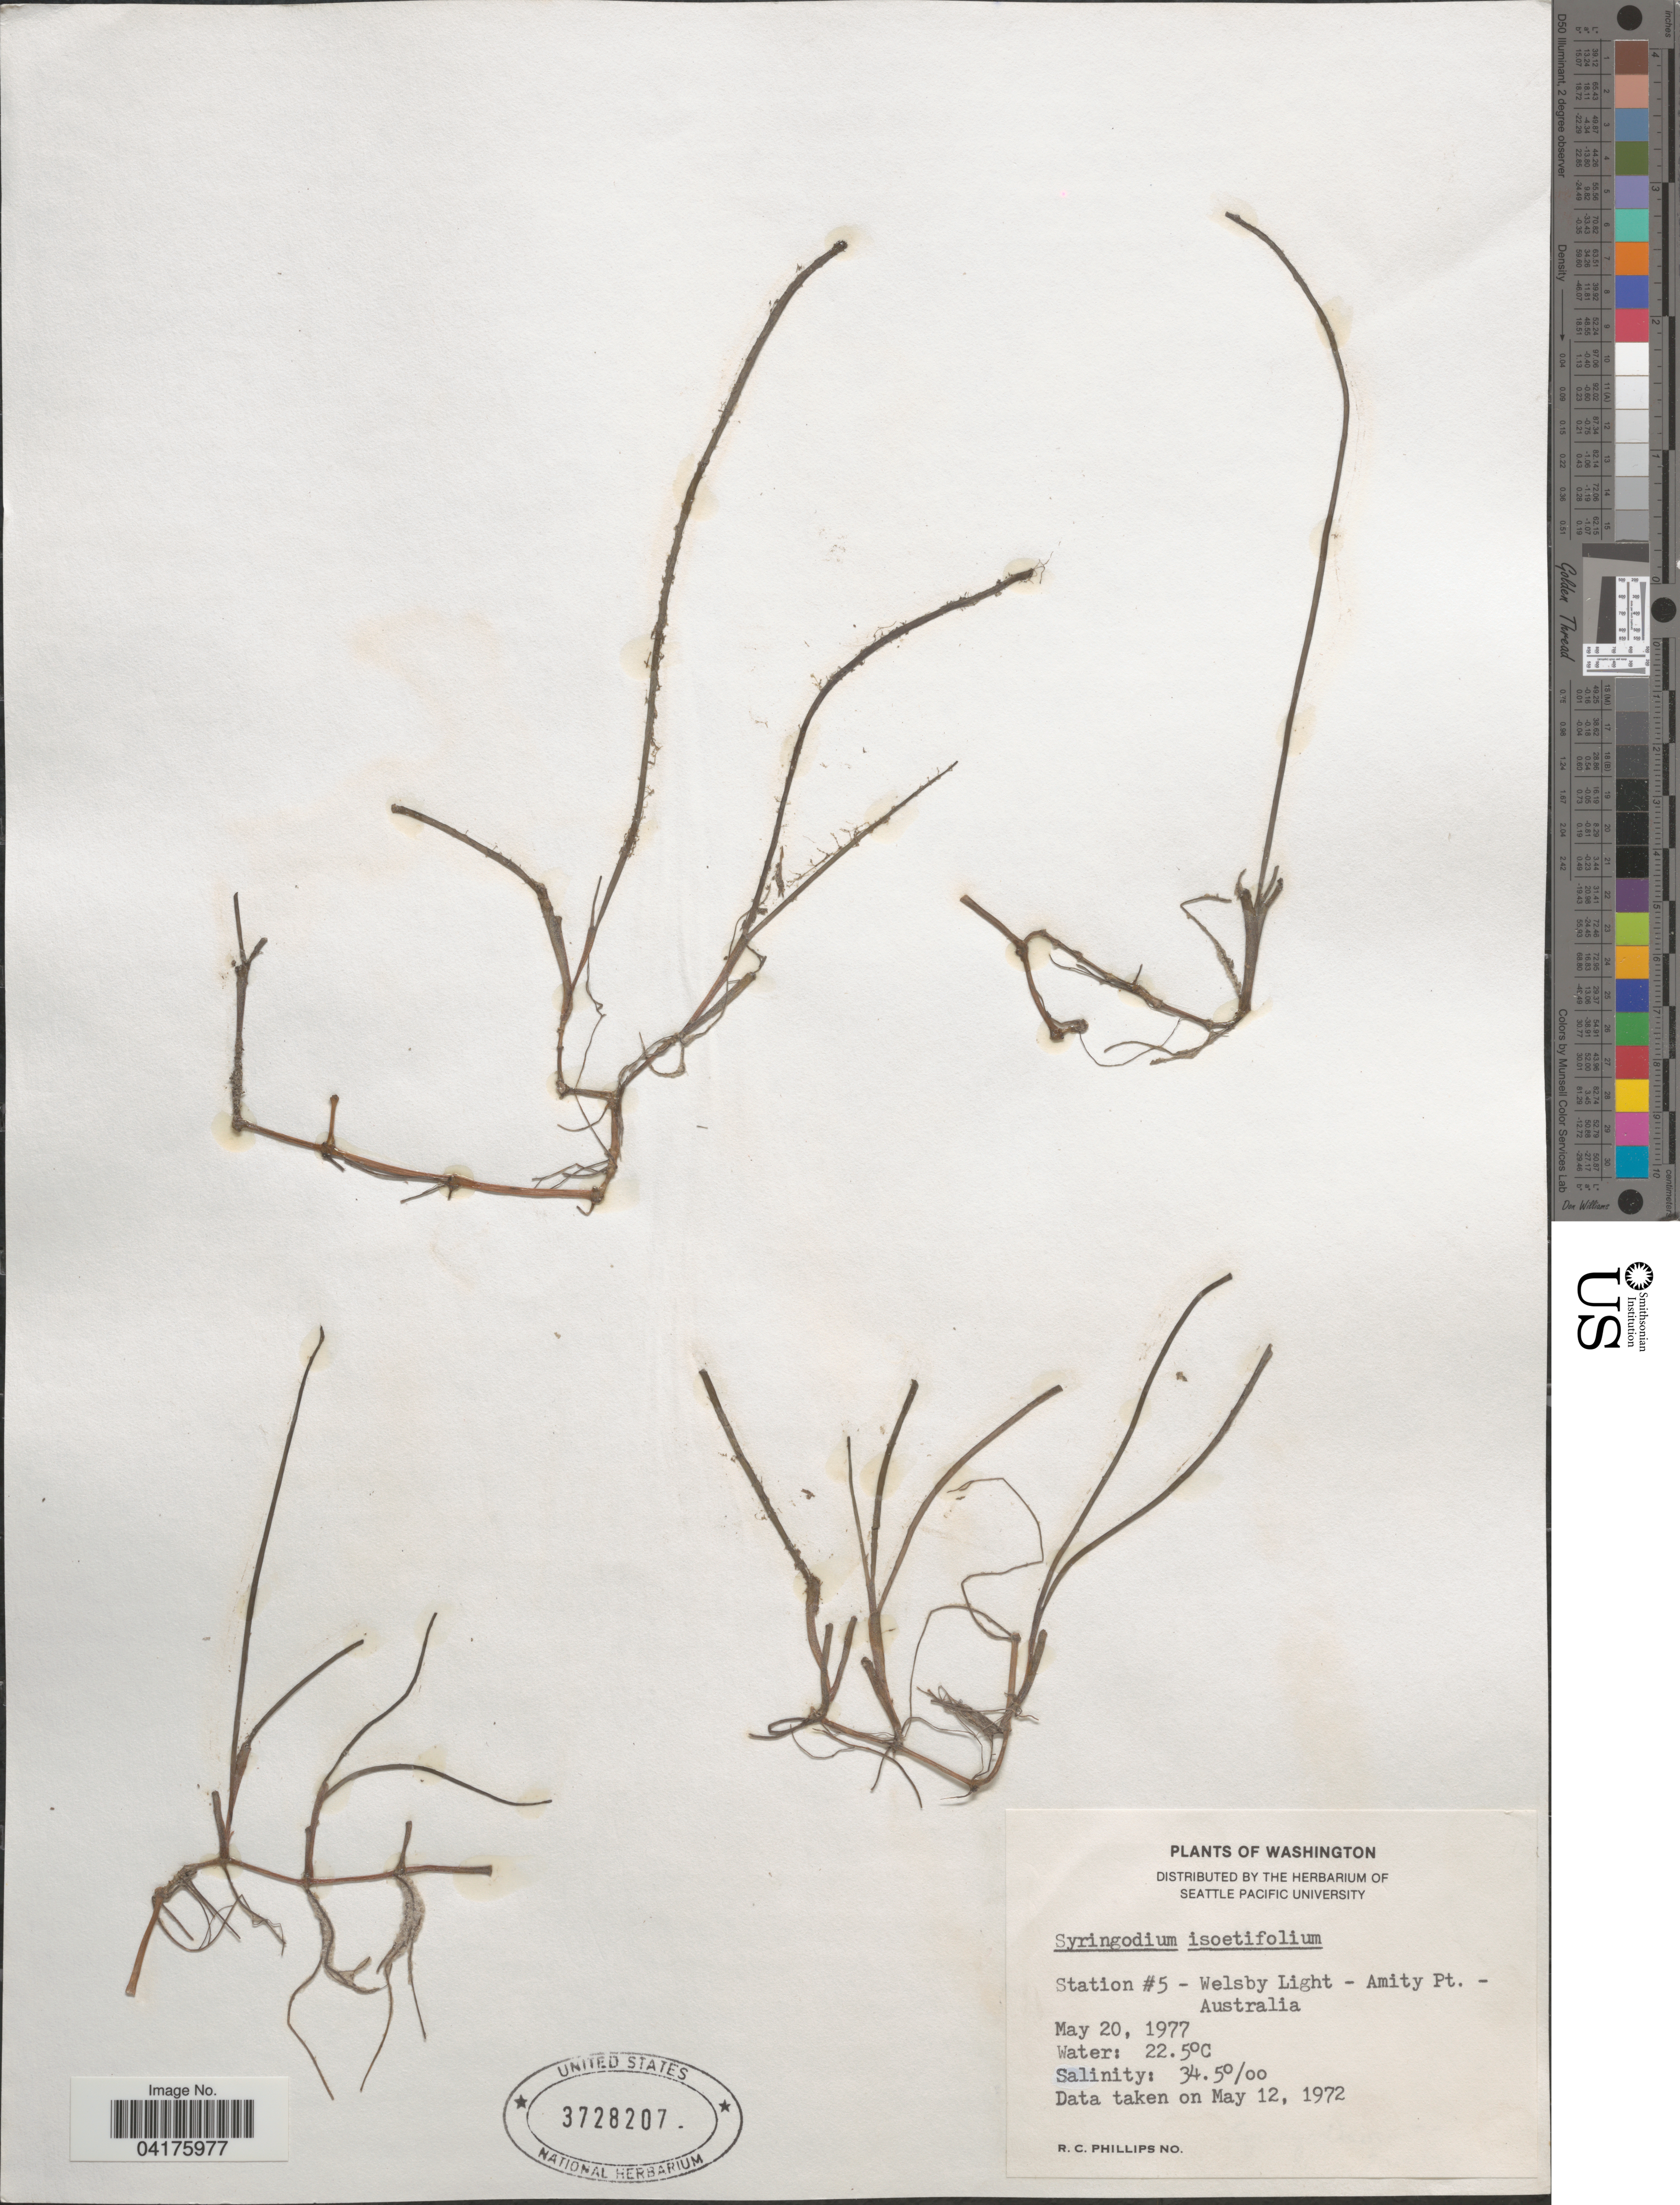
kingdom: Plantae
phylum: Tracheophyta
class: Liliopsida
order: Alismatales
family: Cymodoceaceae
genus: Syringodium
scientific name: Syringodium isoetifolium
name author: (Asch.) Dandy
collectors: R. C. Phillips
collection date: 1977-05-20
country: Australia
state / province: Queensland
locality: Station #5 - Welsby Light - Amity Pt.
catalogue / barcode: US 3728207